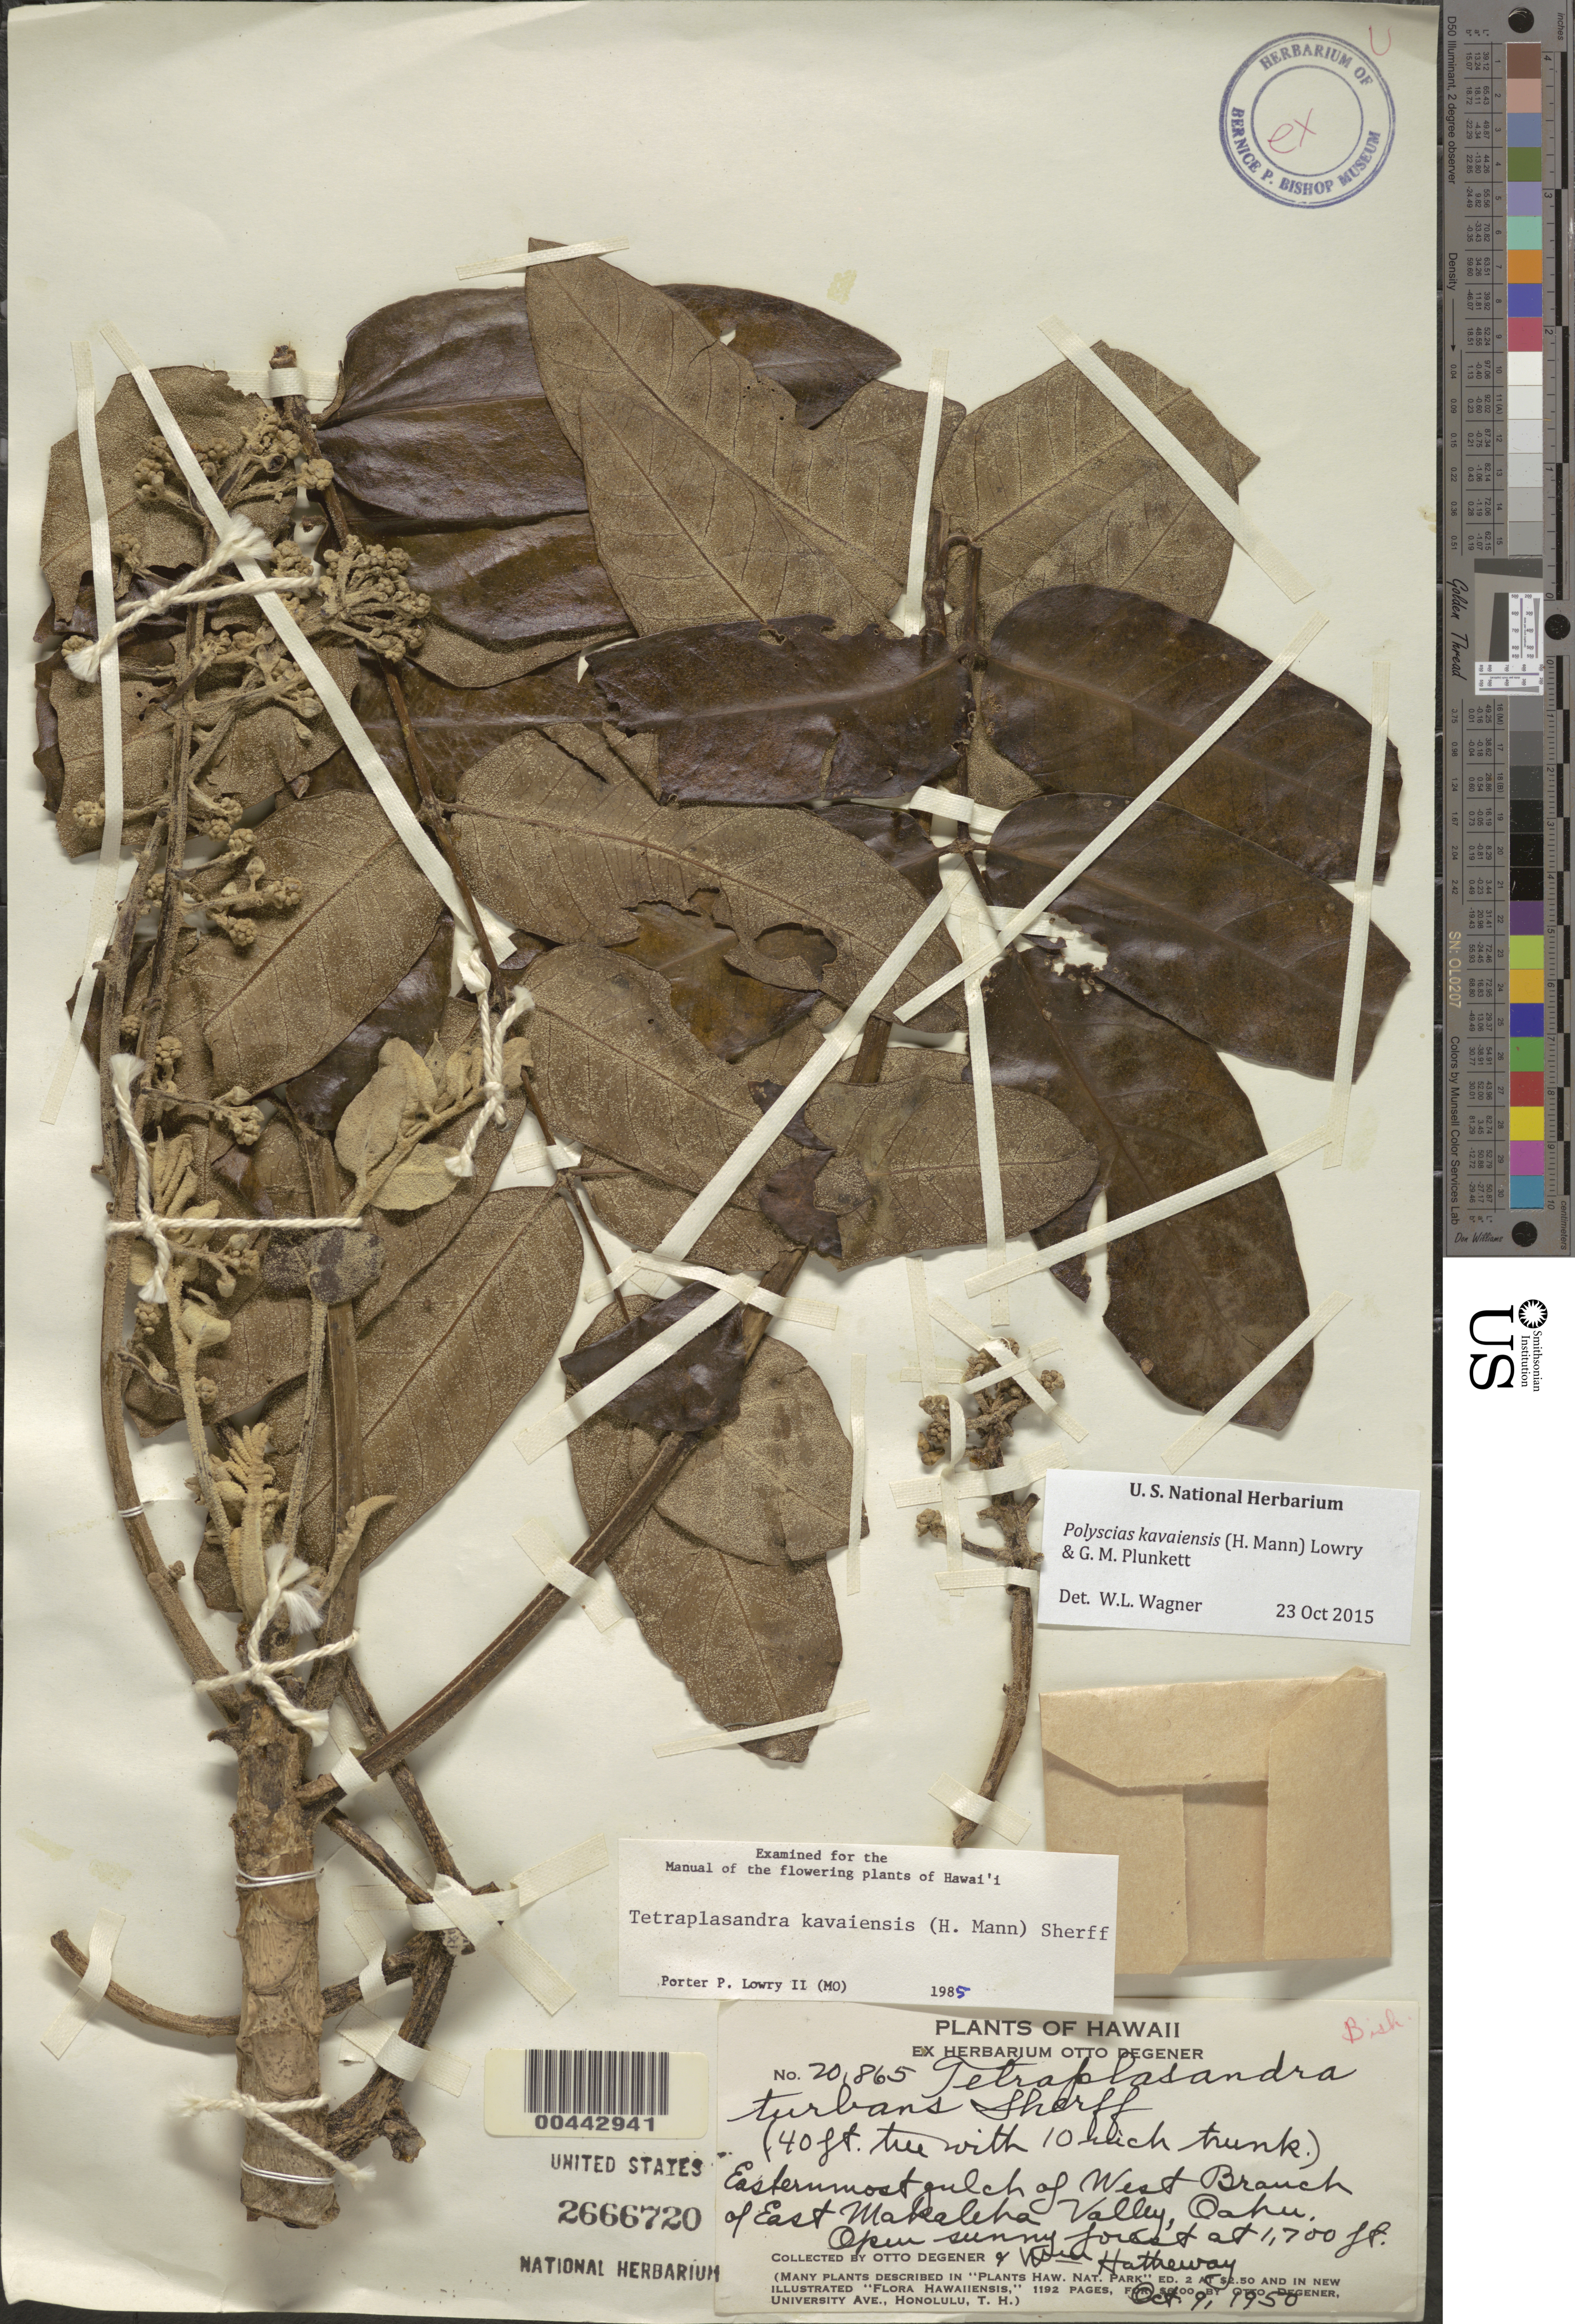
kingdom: Plantae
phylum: Tracheophyta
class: Magnoliopsida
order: Apiales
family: Araliaceae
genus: Polyscias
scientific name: Polyscias kavaiensis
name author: (H. Mann) Lowry & G. M. Plunkett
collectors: O. Degener & W. Hatheway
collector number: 20865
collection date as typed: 9 Oct 1950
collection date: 1950-10-09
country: United States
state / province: Hawaii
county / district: Honolulu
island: Oahu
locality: Easternmost gulch of West Branch of East Makaleha Valley.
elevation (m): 518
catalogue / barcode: US 2666720